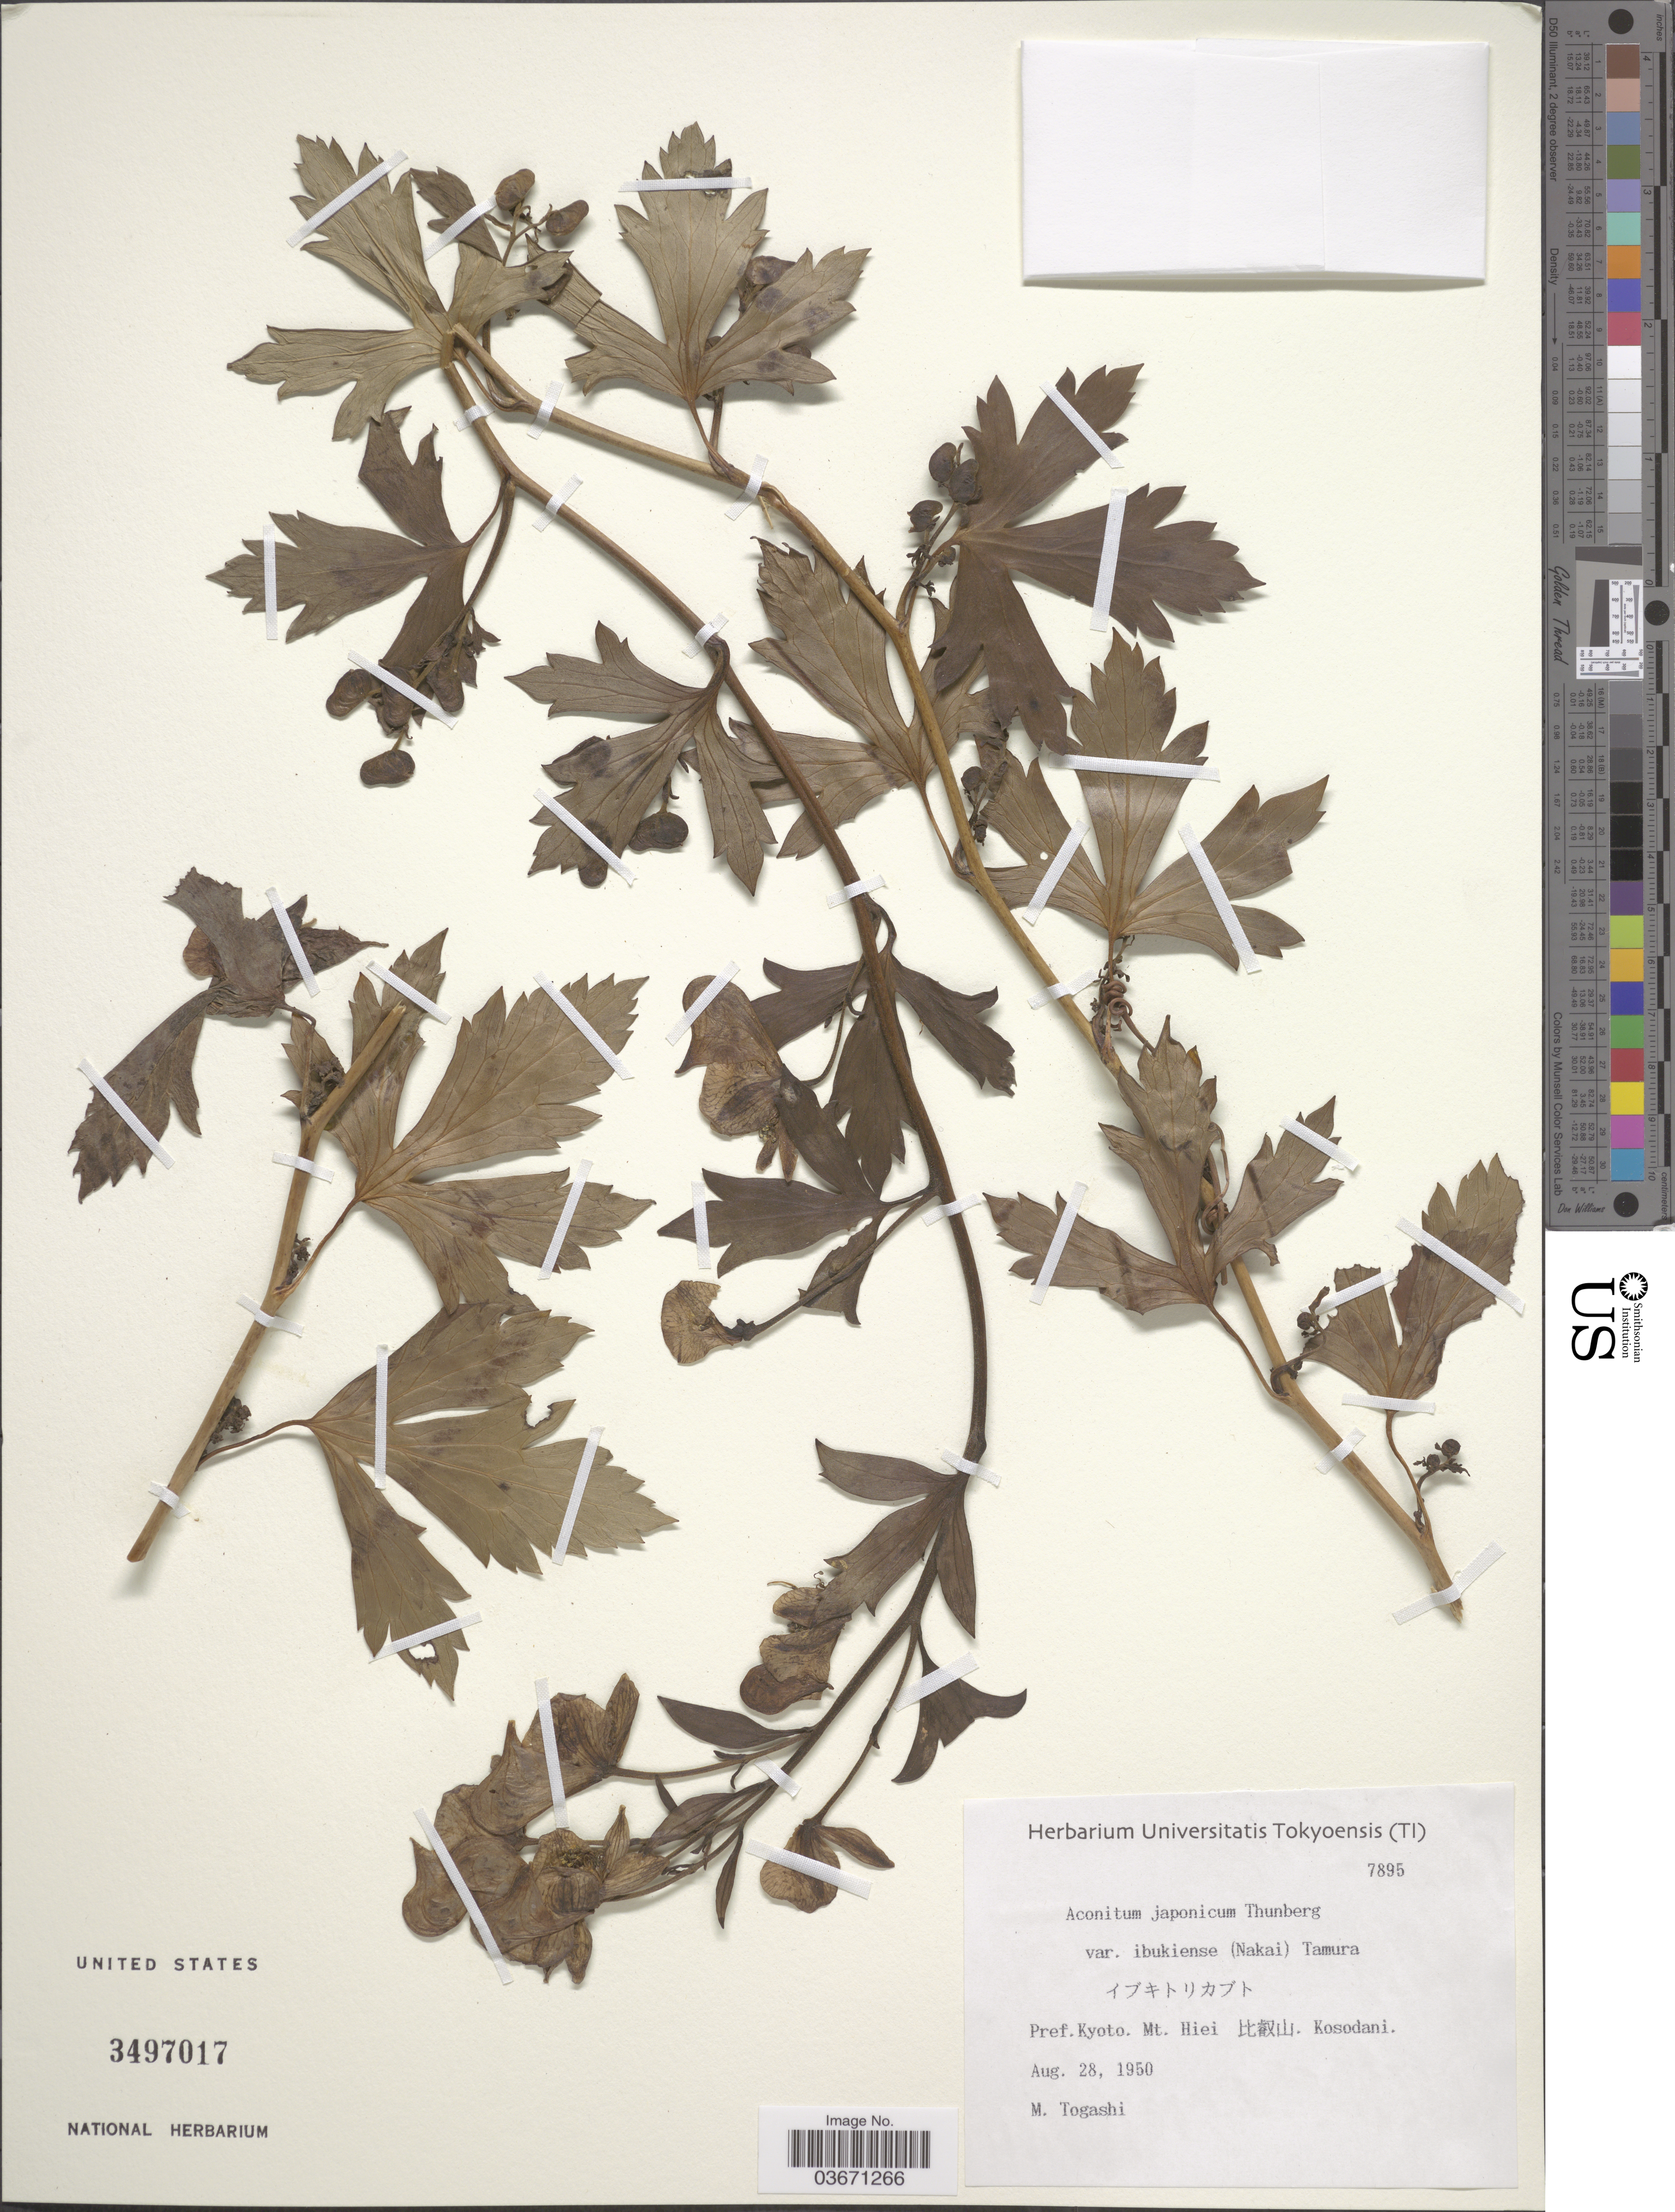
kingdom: Plantae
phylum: Tracheophyta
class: Magnoliopsida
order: Ranunculales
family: Ranunculaceae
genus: Aconitum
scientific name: Aconitum ibukiense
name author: Nakai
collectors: M. Togashi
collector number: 7895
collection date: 1950-08-28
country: Japan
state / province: Kyoto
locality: Pref. Kyoto. Mt. Hiei X. Kosodani.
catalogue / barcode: US 3497017